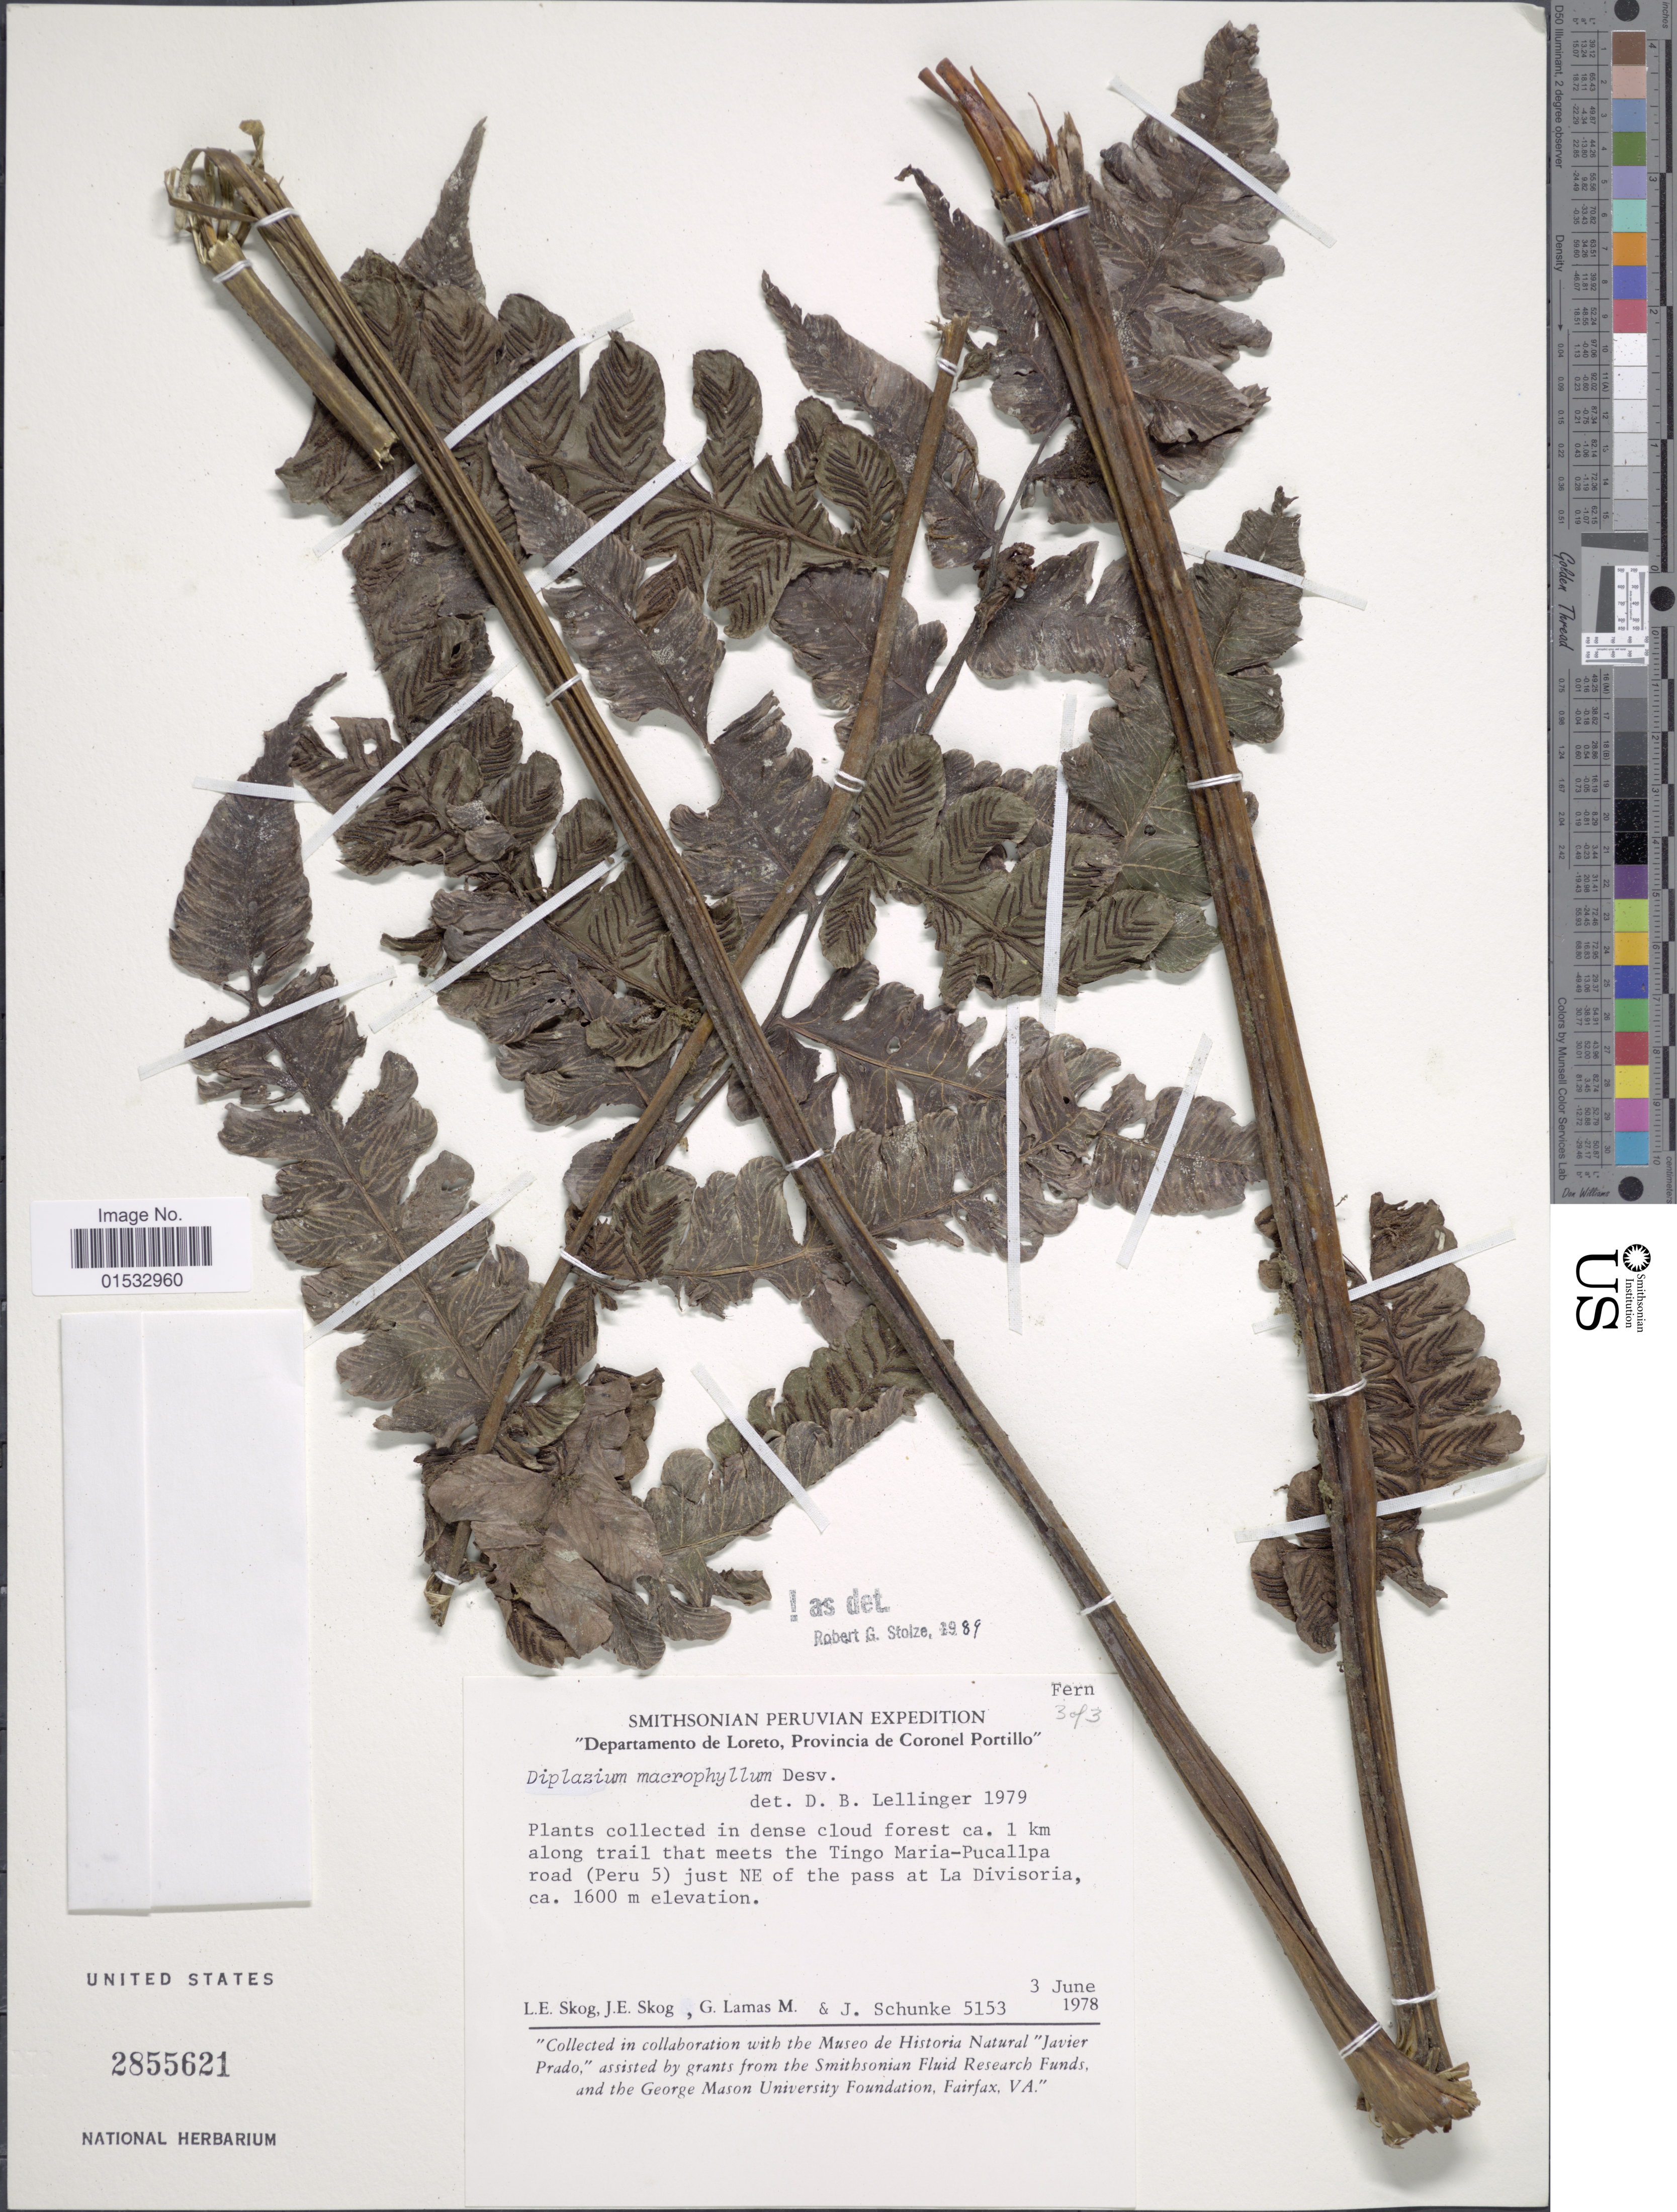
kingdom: Plantae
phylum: Tracheophyta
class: Polypodiopsida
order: Polypodiales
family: Athyriaceae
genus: Diplazium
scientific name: Diplazium macrophyllum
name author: Desv.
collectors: L. E. Skog, J. E. Skog, G. Lamas M. & J. M. Schunke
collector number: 5153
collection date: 1978-06-03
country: Peru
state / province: Loreto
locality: Provincia Coronel Portillo, ca. 1 km along trail that meets the Tingo Maria- Pucallpa road (peru 5) just NE of the pass at La Dividoria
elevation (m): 1600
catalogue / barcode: US 2855621